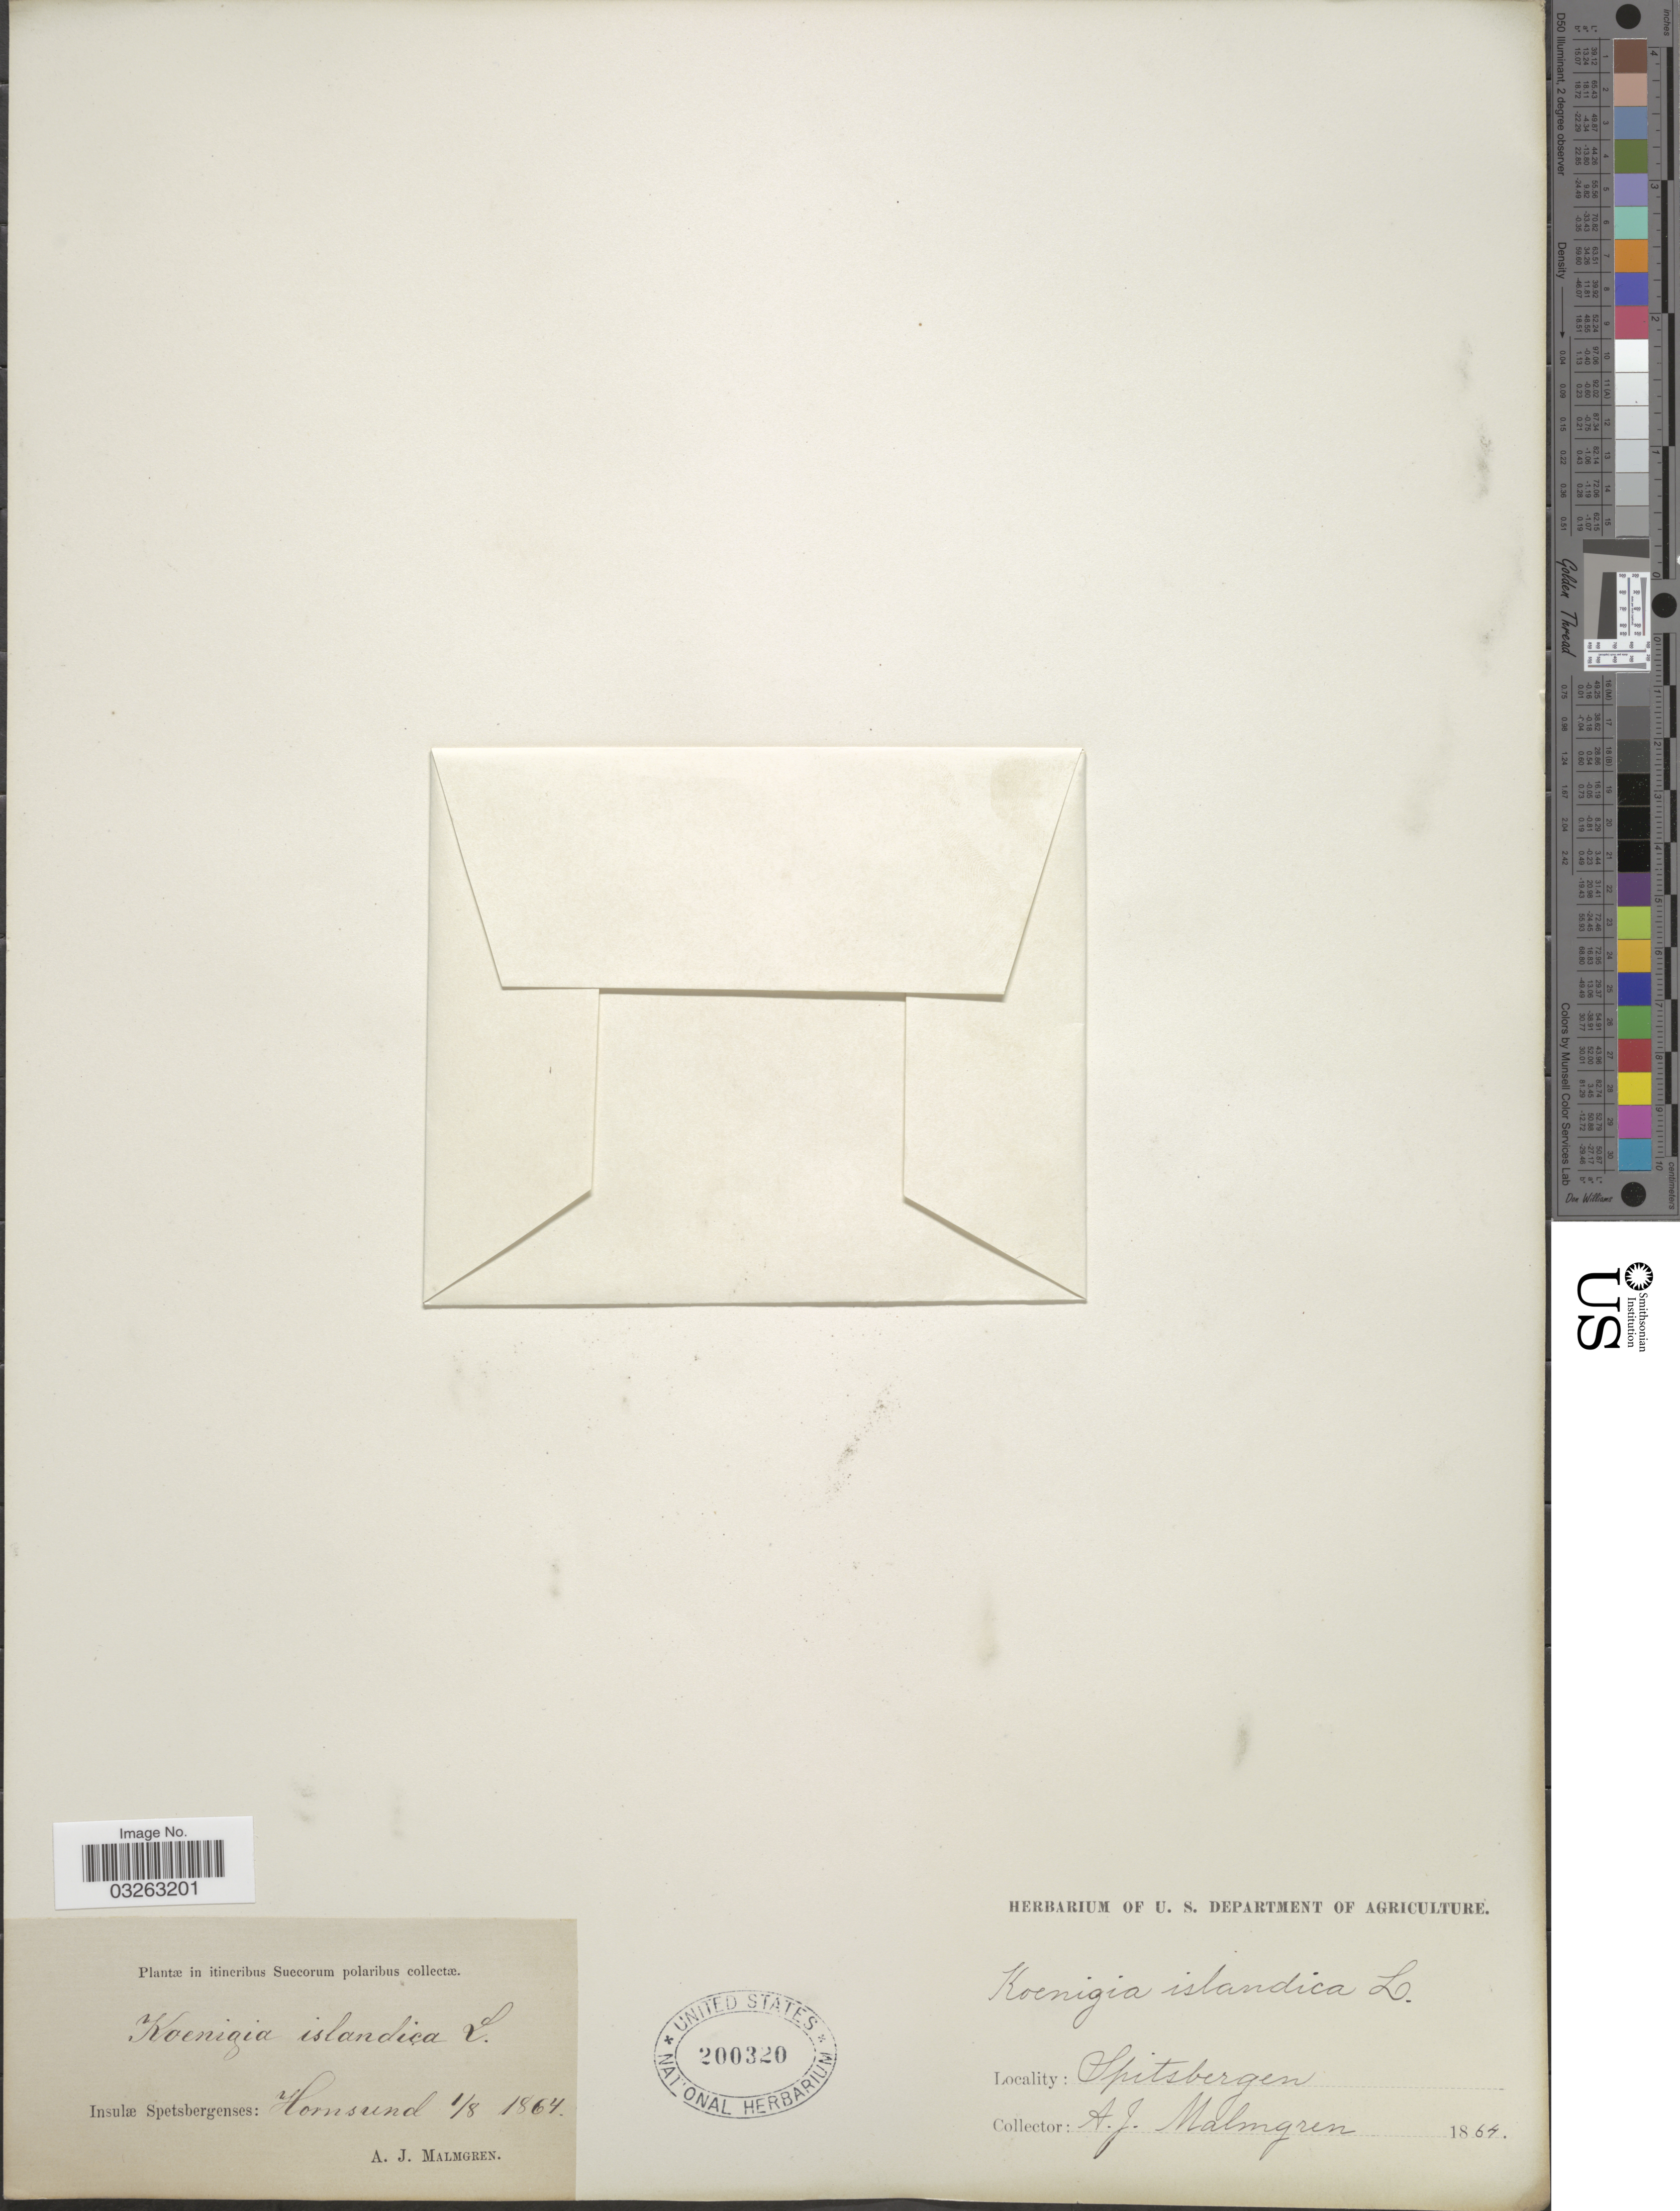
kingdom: Plantae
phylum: Tracheophyta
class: Magnoliopsida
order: Caryophyllales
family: Polygonaceae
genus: Koenigia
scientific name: Koenigia islandica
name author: L.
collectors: A. Malmgren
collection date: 1864-08-01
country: Norway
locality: In itineribus Suecorum polaribus, Insulæ Spetsbergenses: Hornsund, Spitsbergen.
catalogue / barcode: US 200320